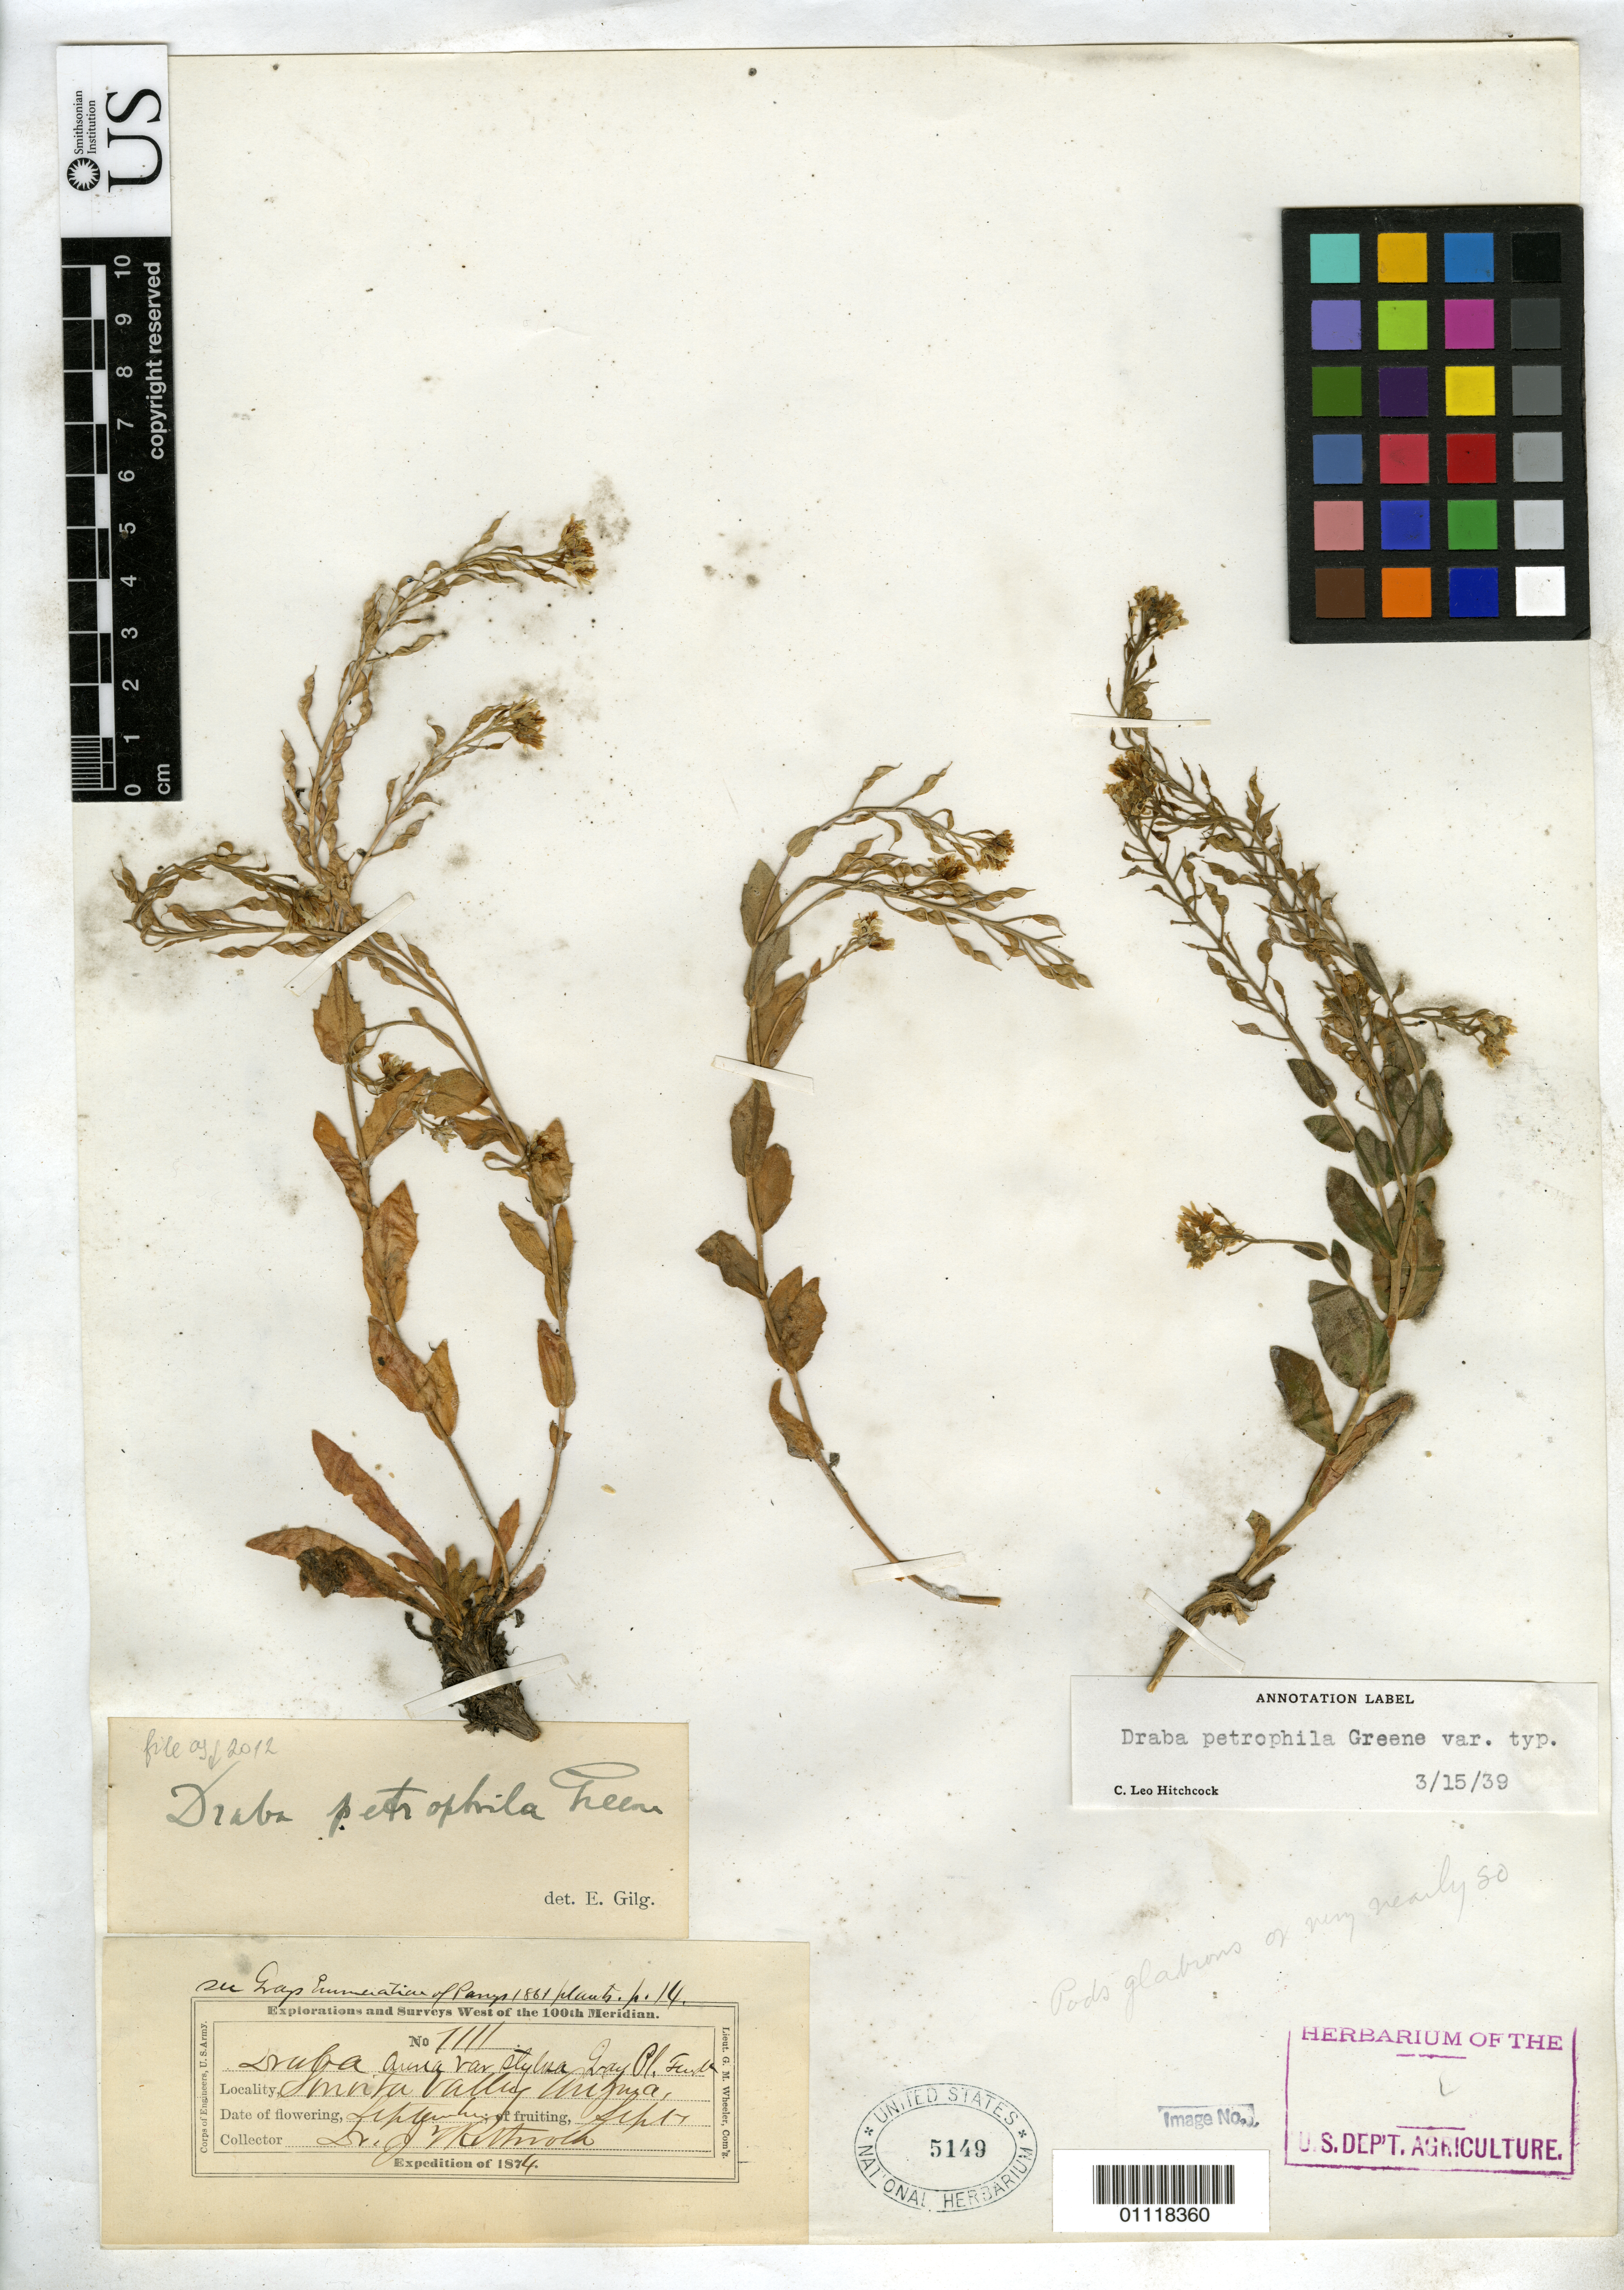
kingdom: Plantae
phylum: Tracheophyta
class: Magnoliopsida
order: Brassicales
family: Brassicaceae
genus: Draba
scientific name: Draba petrophila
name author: Greene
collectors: J. T. Rothrock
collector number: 1111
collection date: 1874-09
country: United States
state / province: Arizona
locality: Sonoita Valley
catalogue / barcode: US 5149